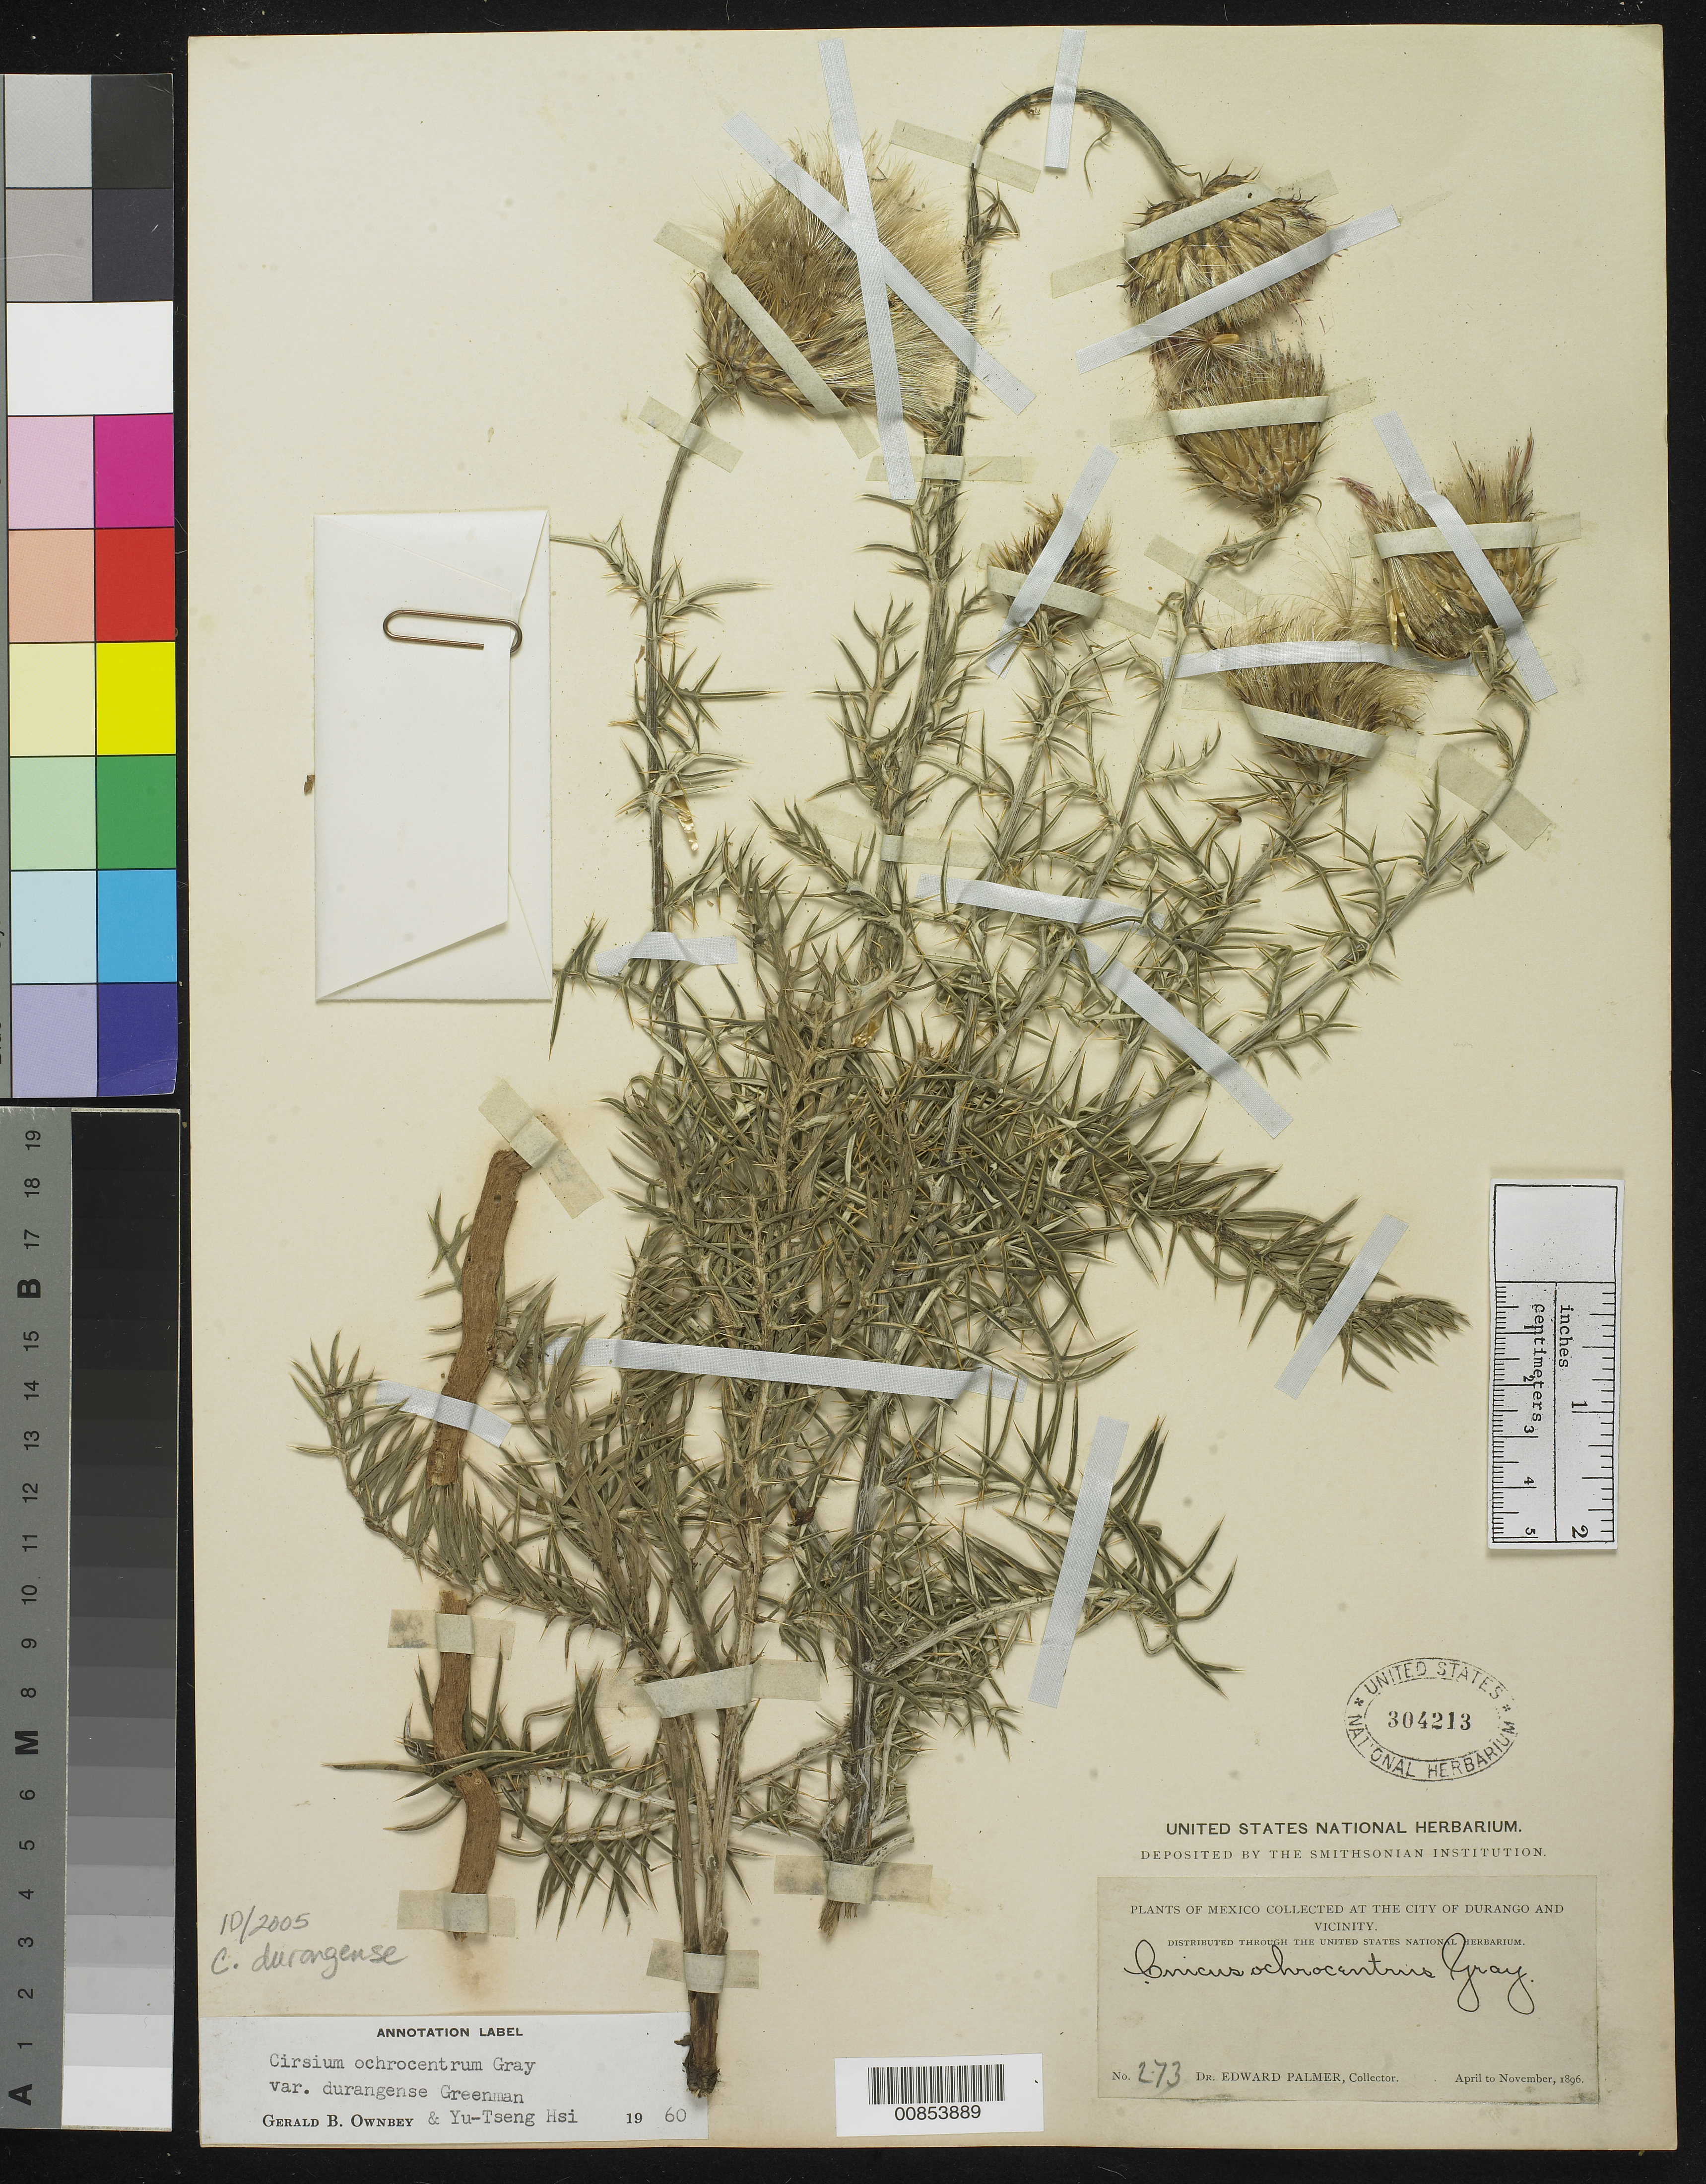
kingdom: Plantae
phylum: Tracheophyta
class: Magnoliopsida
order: Asterales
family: Asteraceae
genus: Cirsium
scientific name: Cirsium durangense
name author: (Greenm.) G.B. Ownbey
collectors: E. Palmer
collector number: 273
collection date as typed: Apr 1896 to -- Nov 1896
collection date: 1896-04/1896-11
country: Mexico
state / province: Durango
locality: City of Durango and vicinity.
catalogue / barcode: US 304213